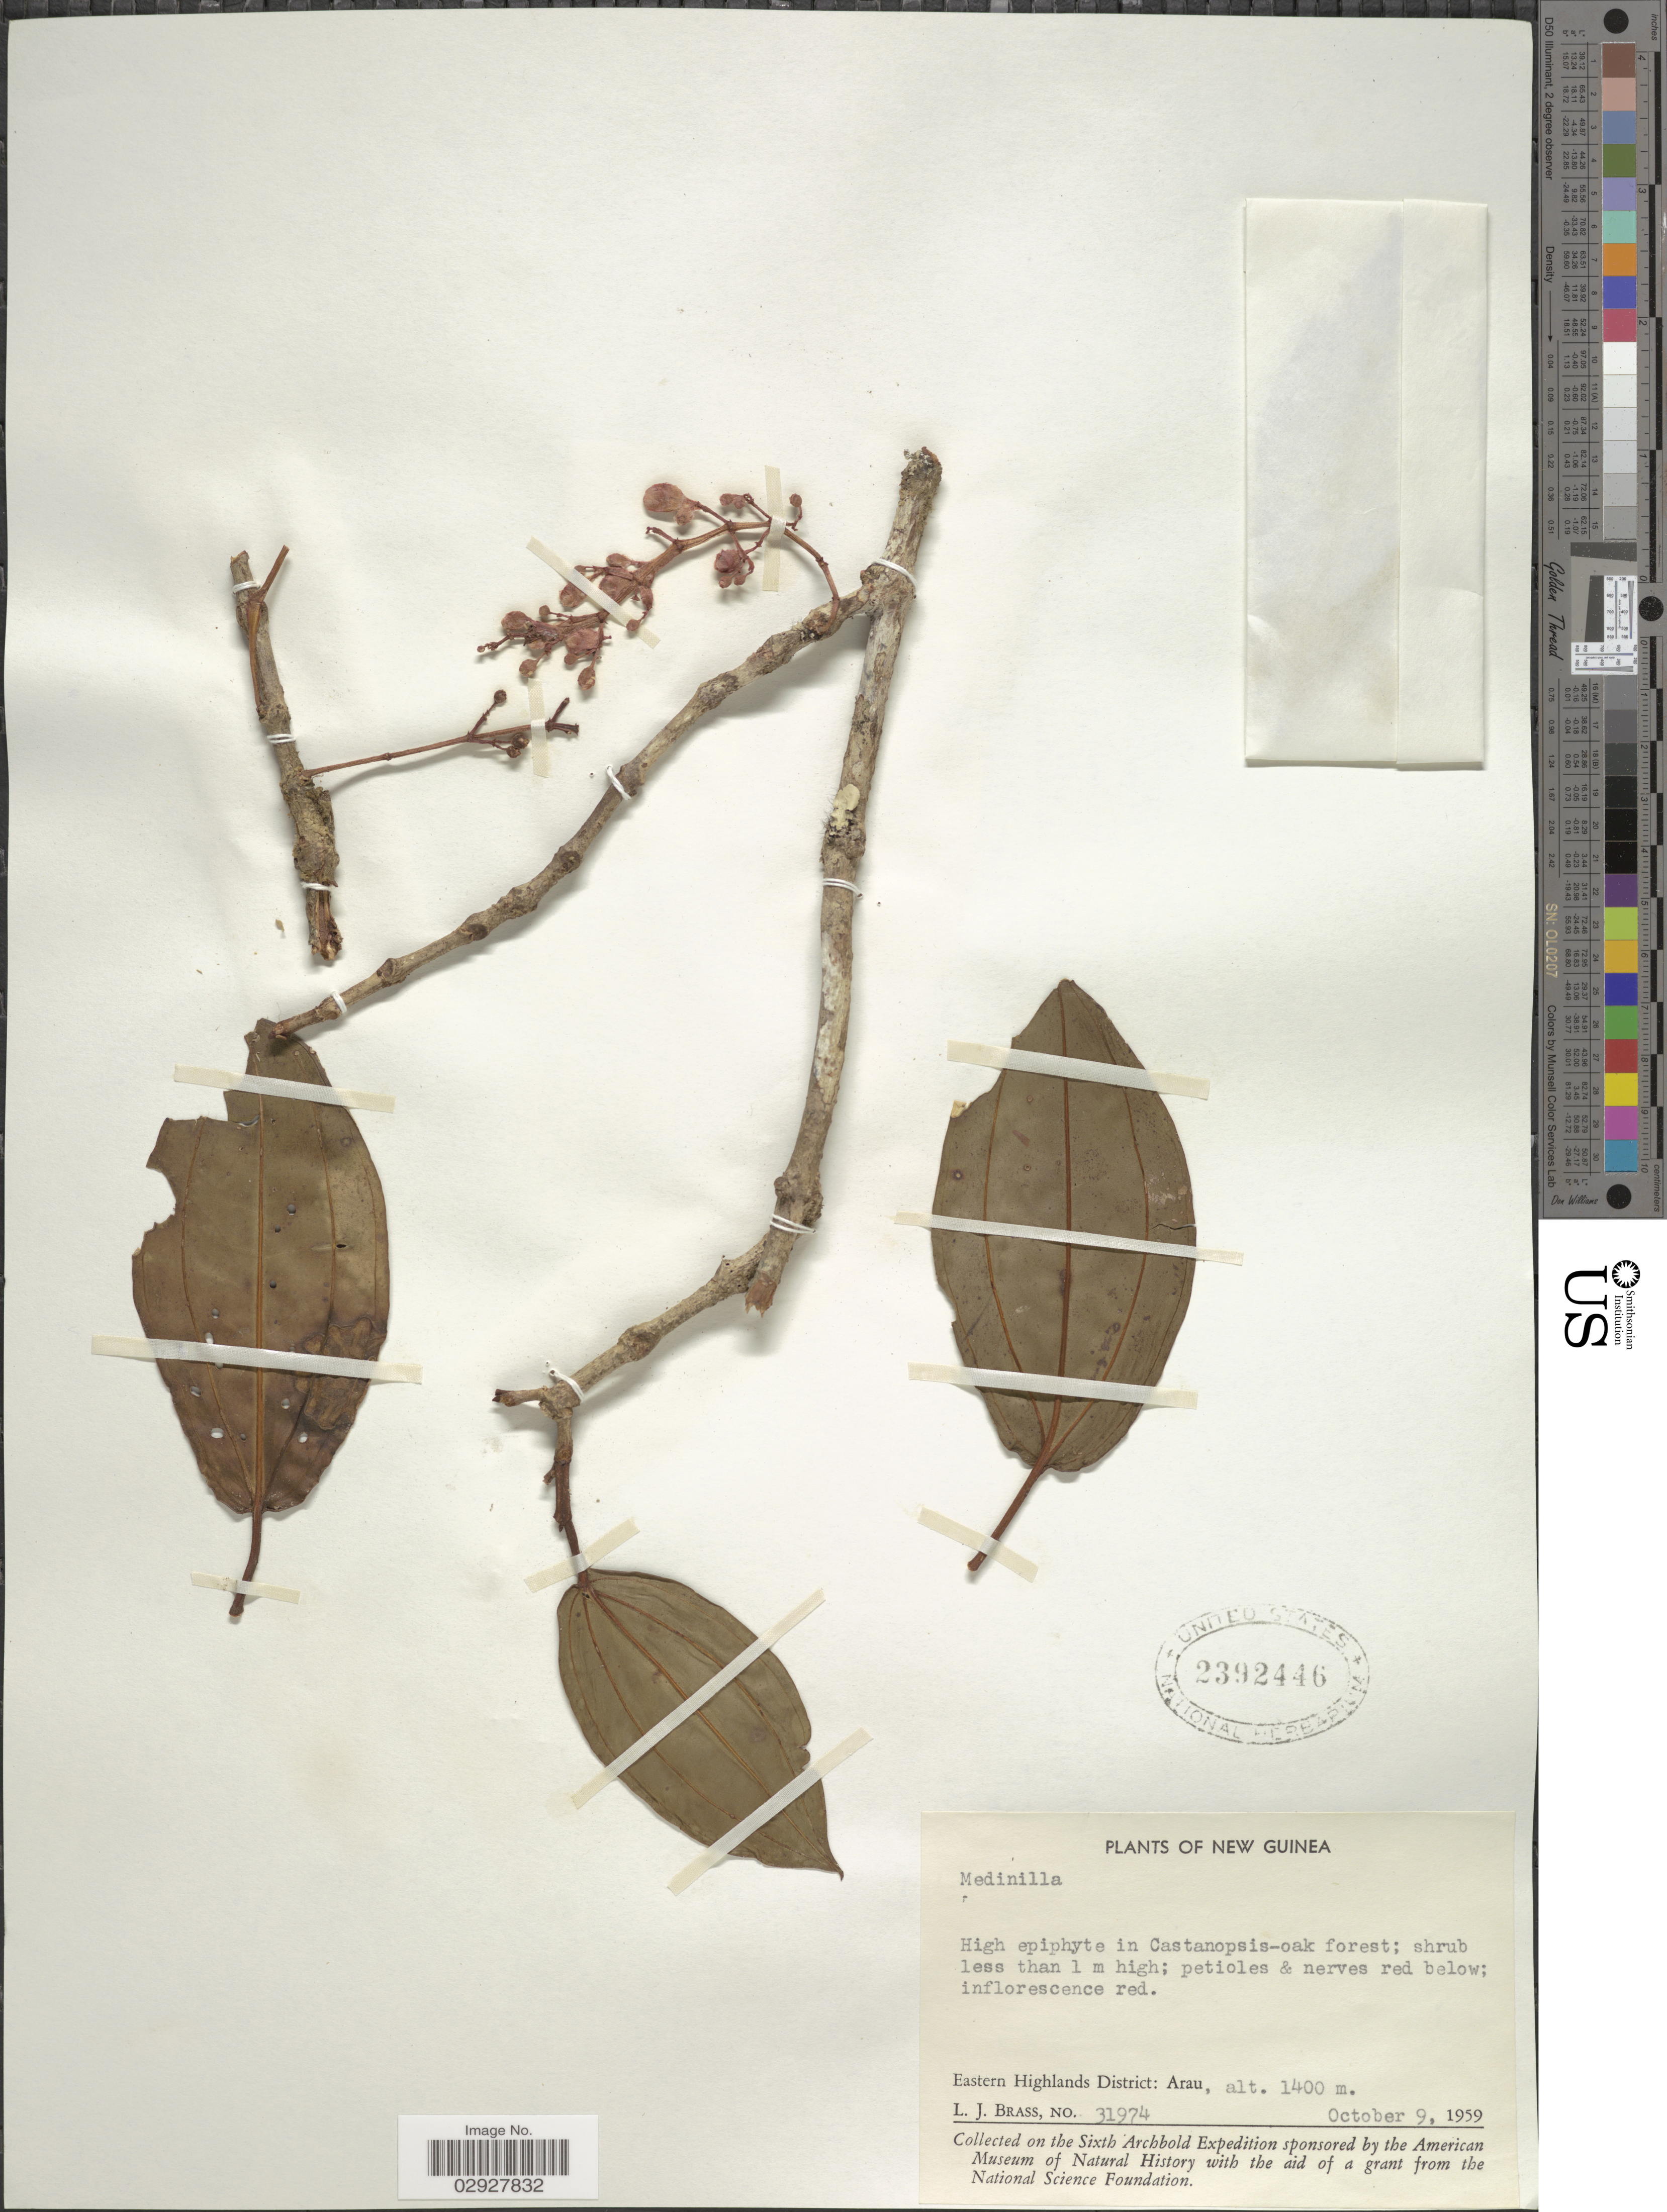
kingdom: Plantae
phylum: Tracheophyta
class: Magnoliopsida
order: Myrtales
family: Melastomataceae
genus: Medinilla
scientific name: Medinilla sp.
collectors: L. J. Brass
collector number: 31974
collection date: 1959-10-09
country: Papua New Guinea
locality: New Guinea. Eastern Highlands District: Arau.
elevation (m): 1400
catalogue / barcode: US 2392446